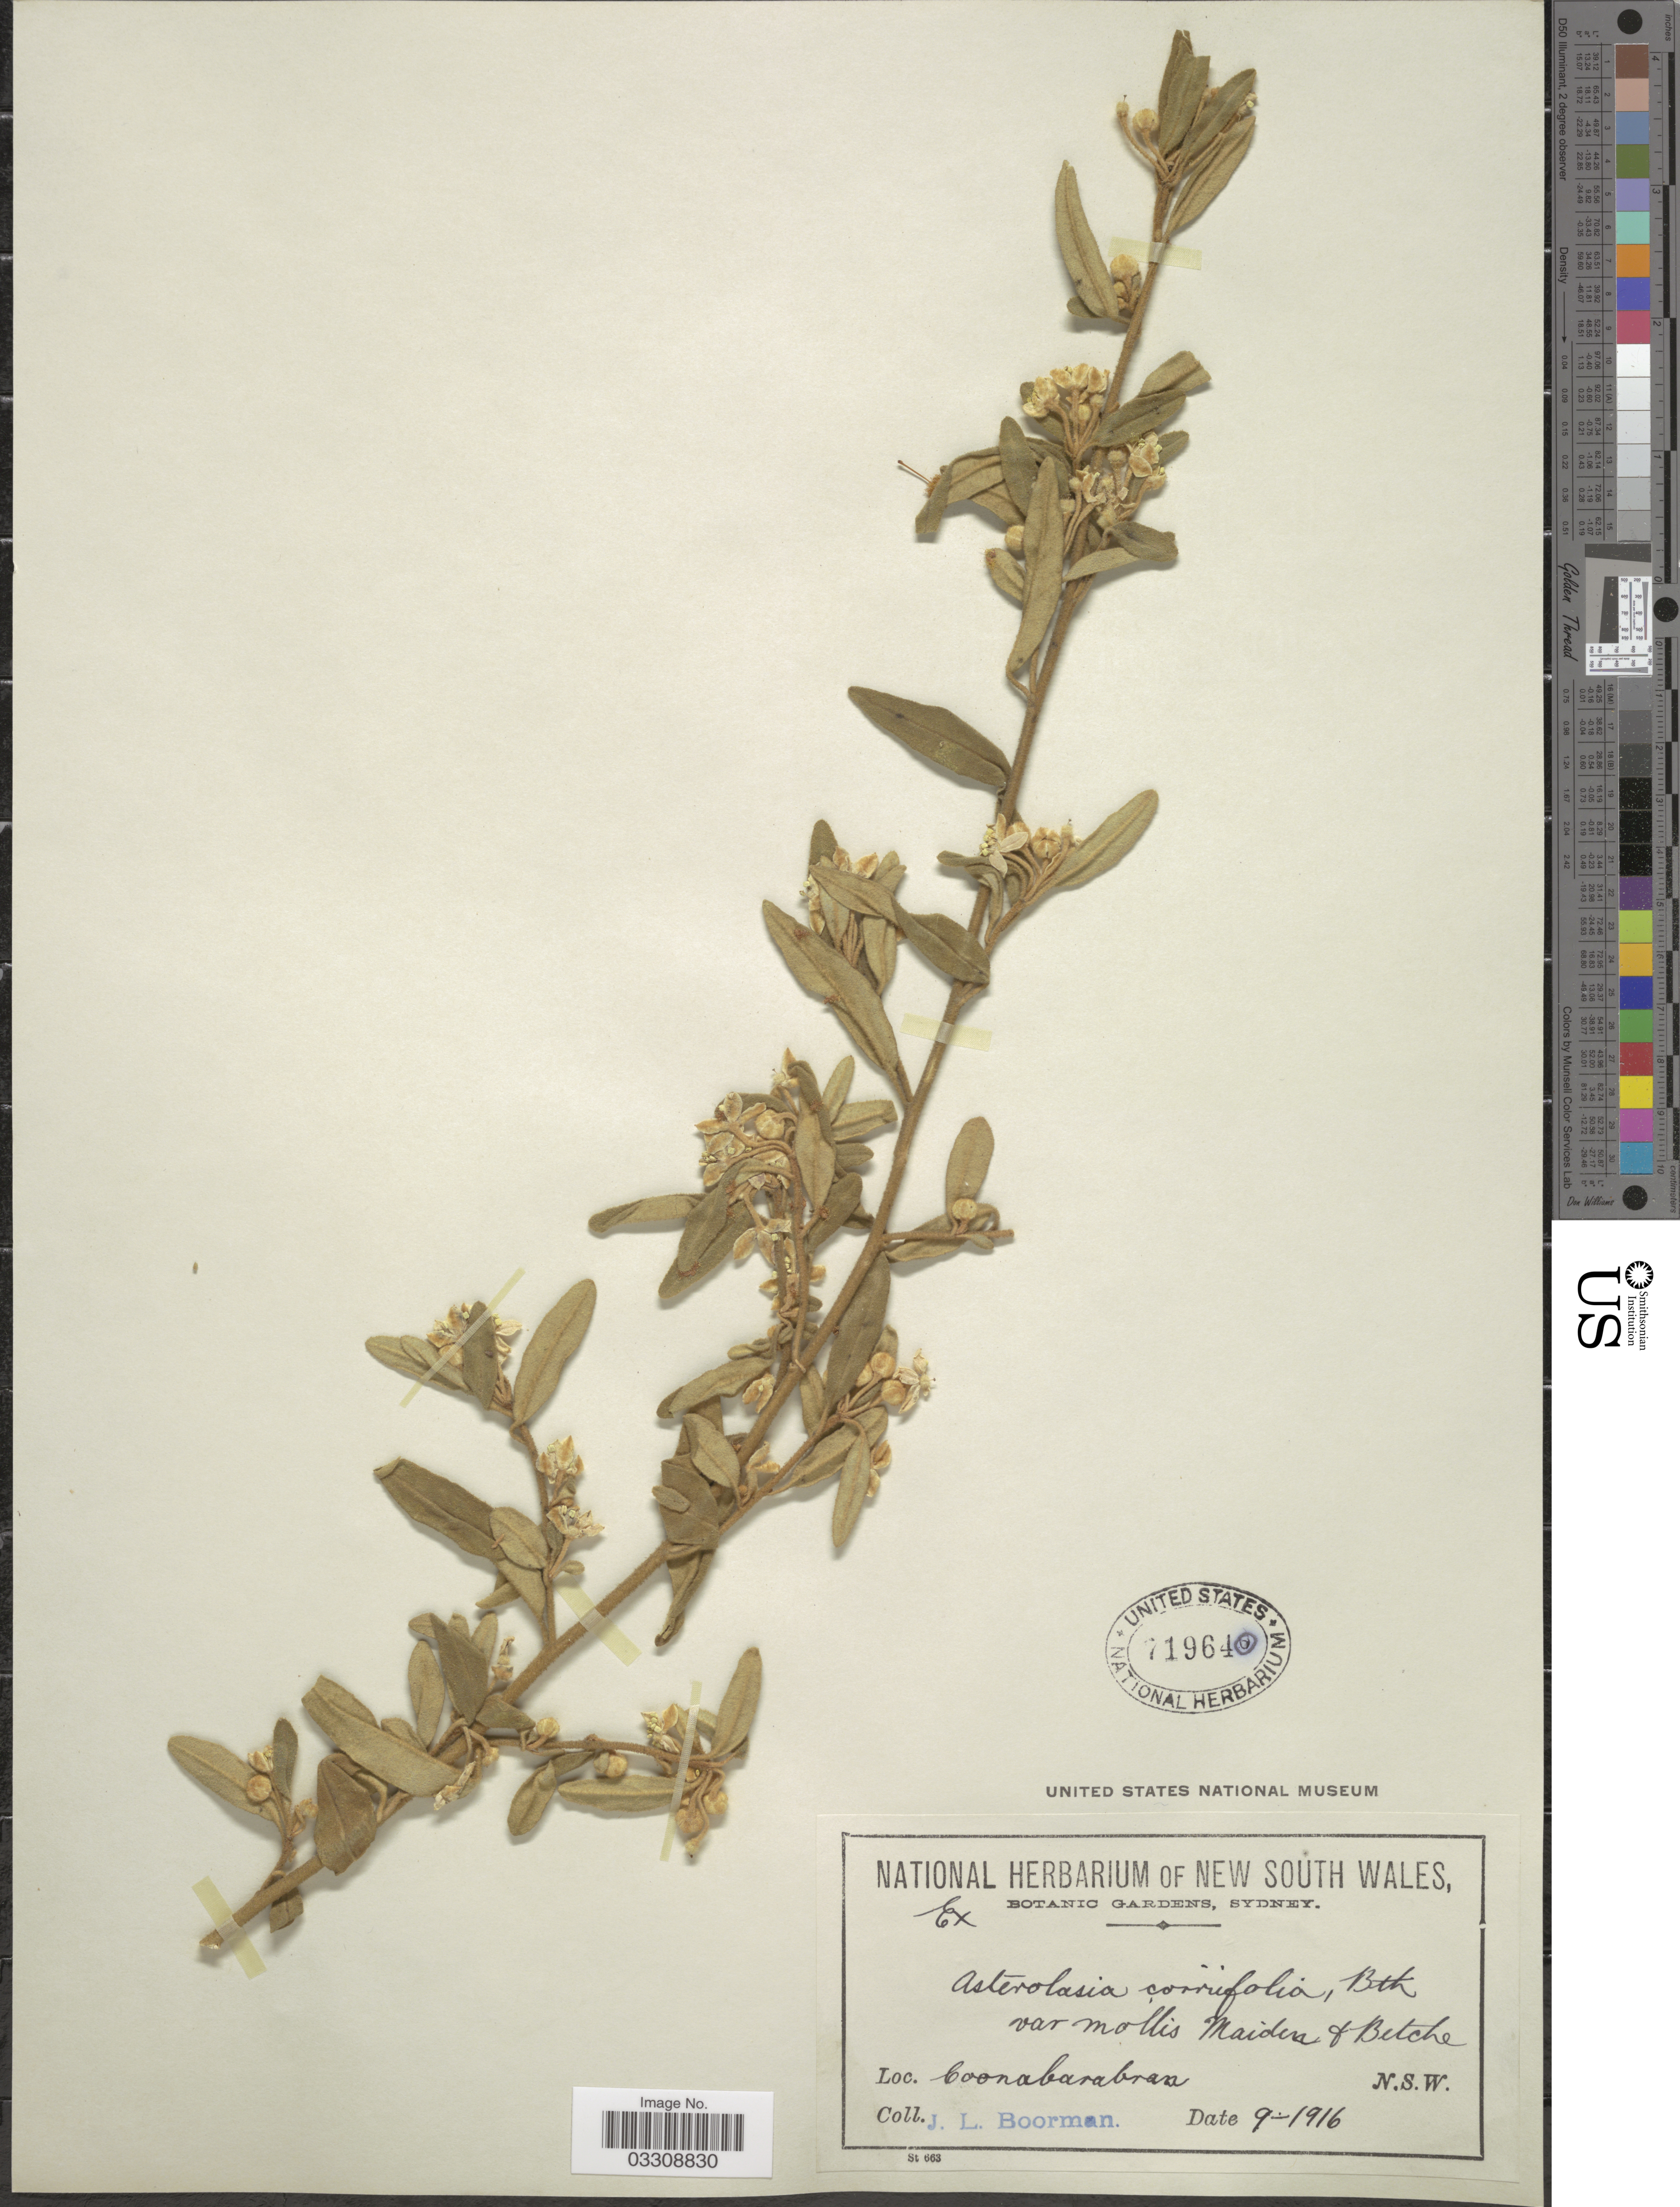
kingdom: Plantae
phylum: Tracheophyta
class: Magnoliopsida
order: Sapindales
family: Rutaceae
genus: Asterolasia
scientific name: Asterolasia correifolia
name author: (A. Juss.) Benth.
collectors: J. Boorman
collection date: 1916-09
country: Australia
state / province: New South Wales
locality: Coonabarabran.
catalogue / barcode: US 719640